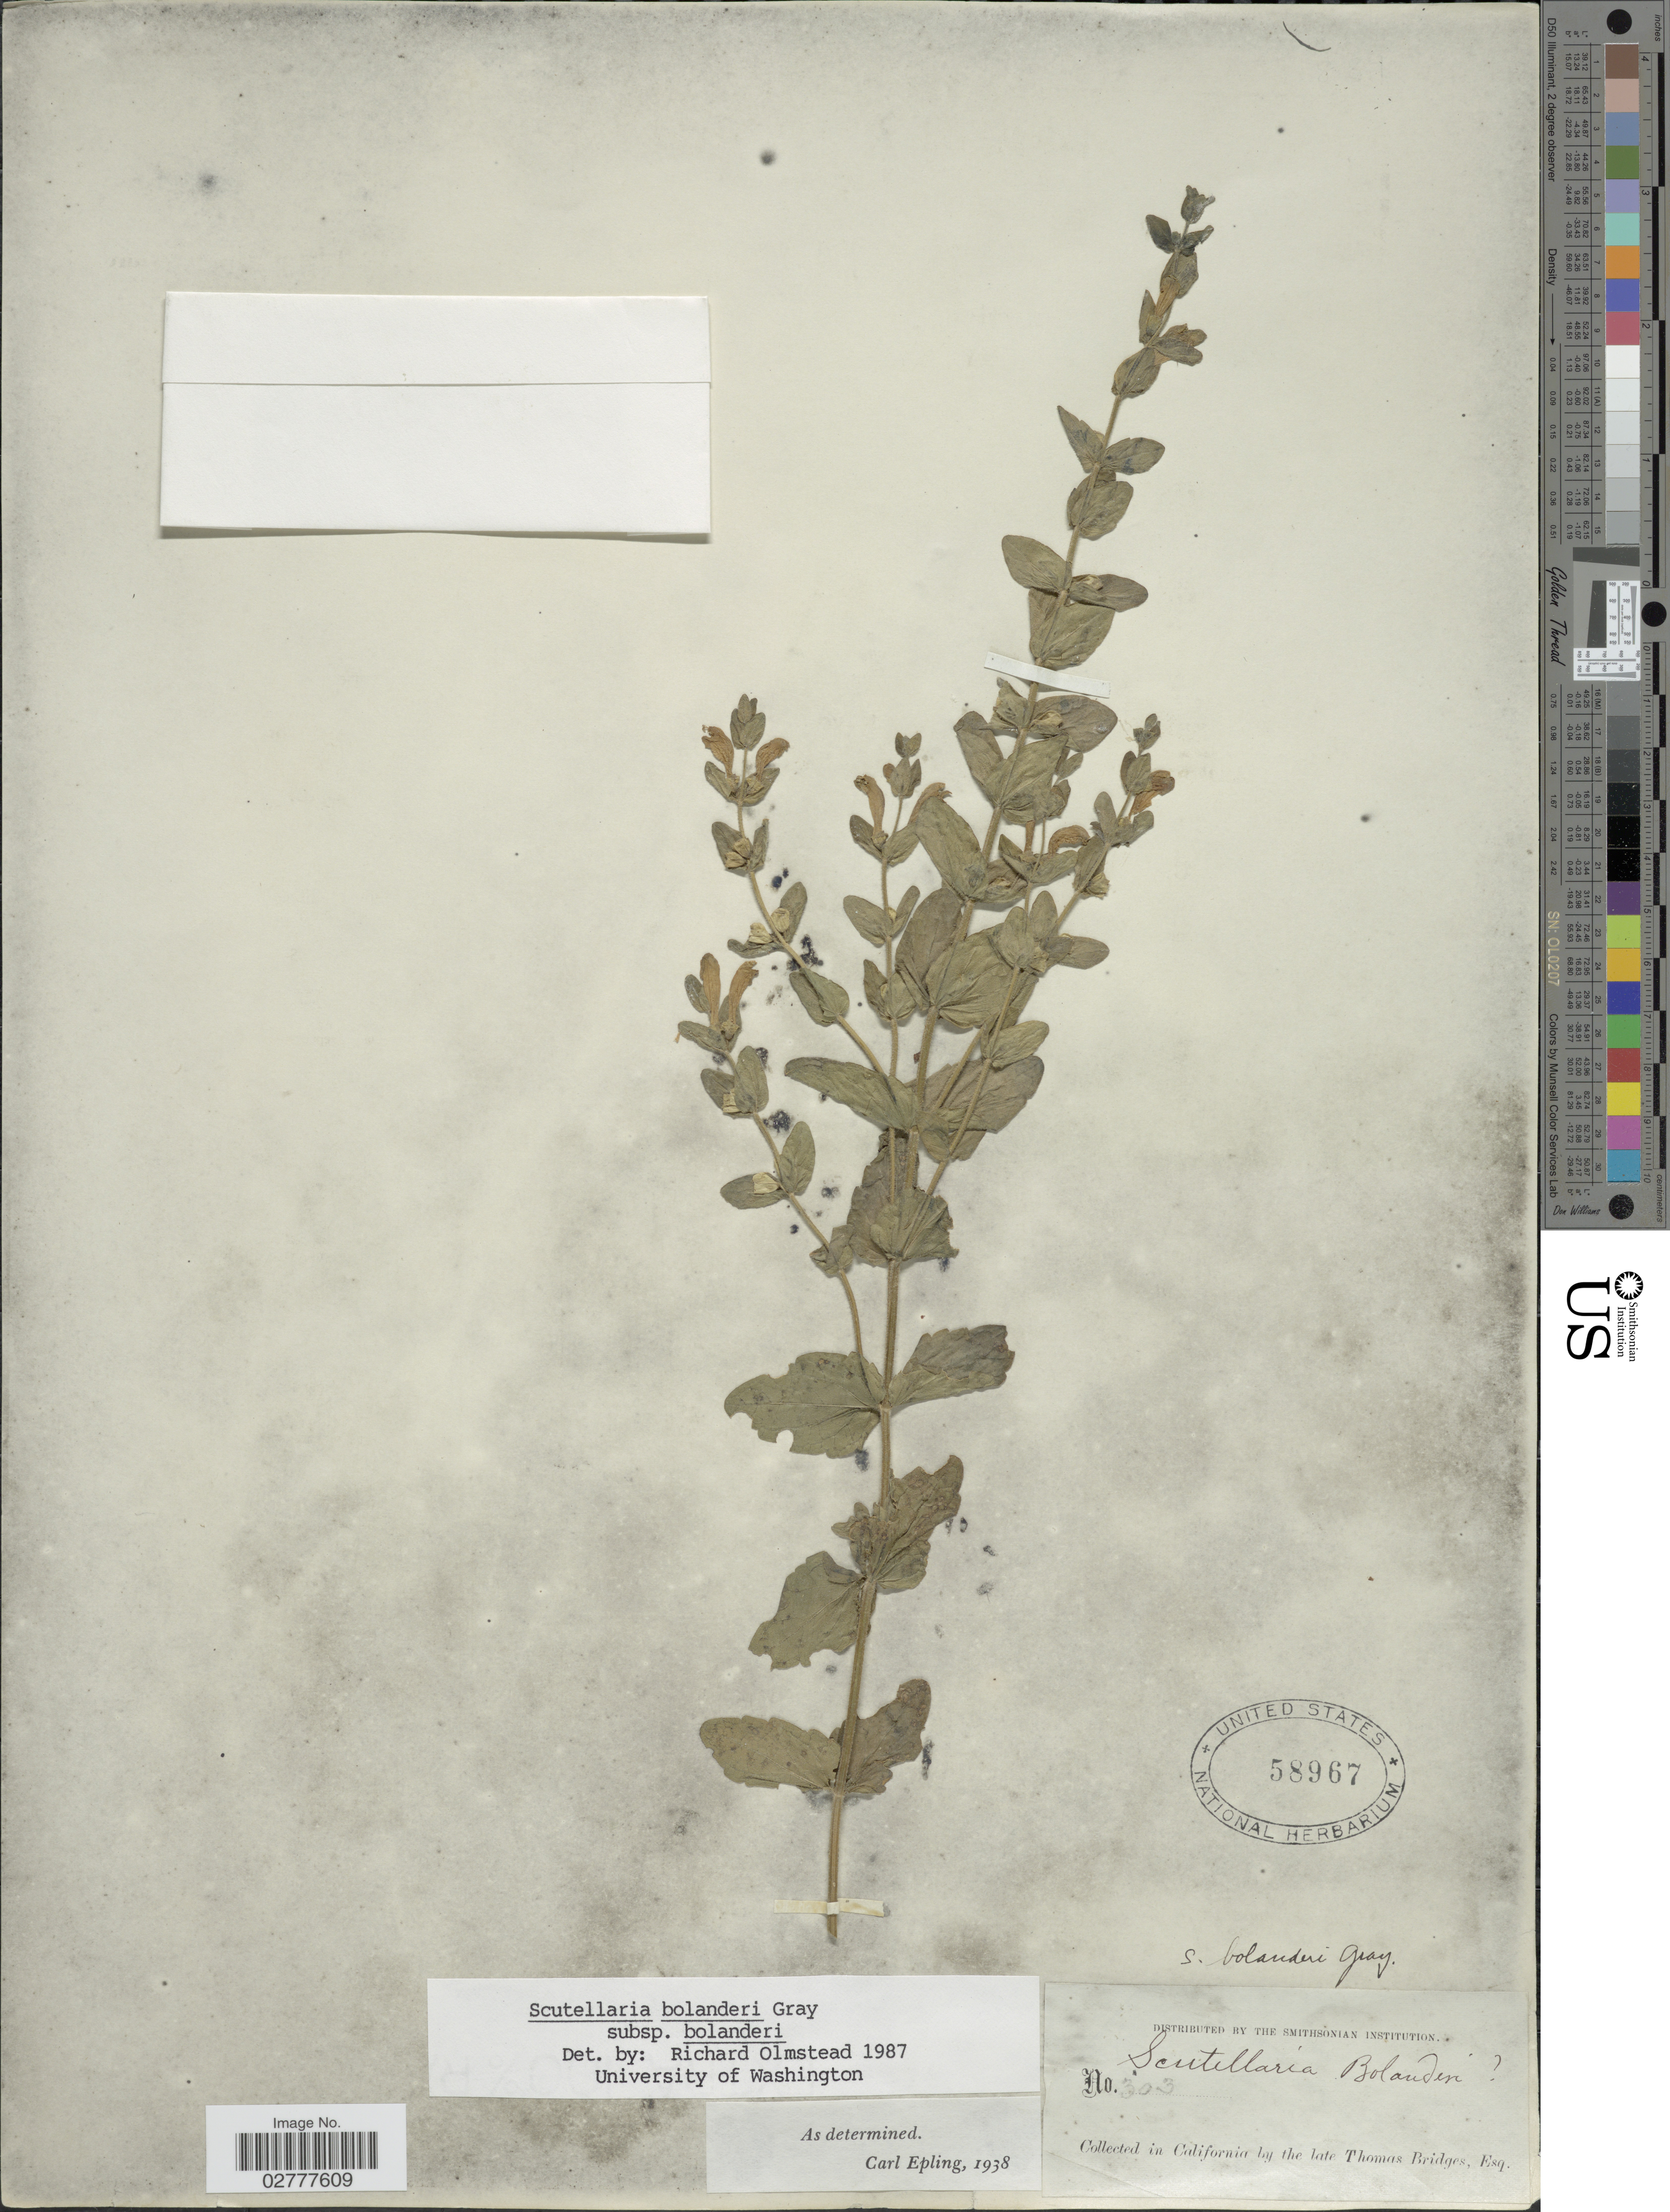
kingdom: Plantae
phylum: Tracheophyta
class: Magnoliopsida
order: Lamiales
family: Lamiaceae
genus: Scutellaria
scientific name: Scutellaria bolanderi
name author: A. Gray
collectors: T. Bridges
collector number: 303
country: United States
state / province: California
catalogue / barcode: US 58967